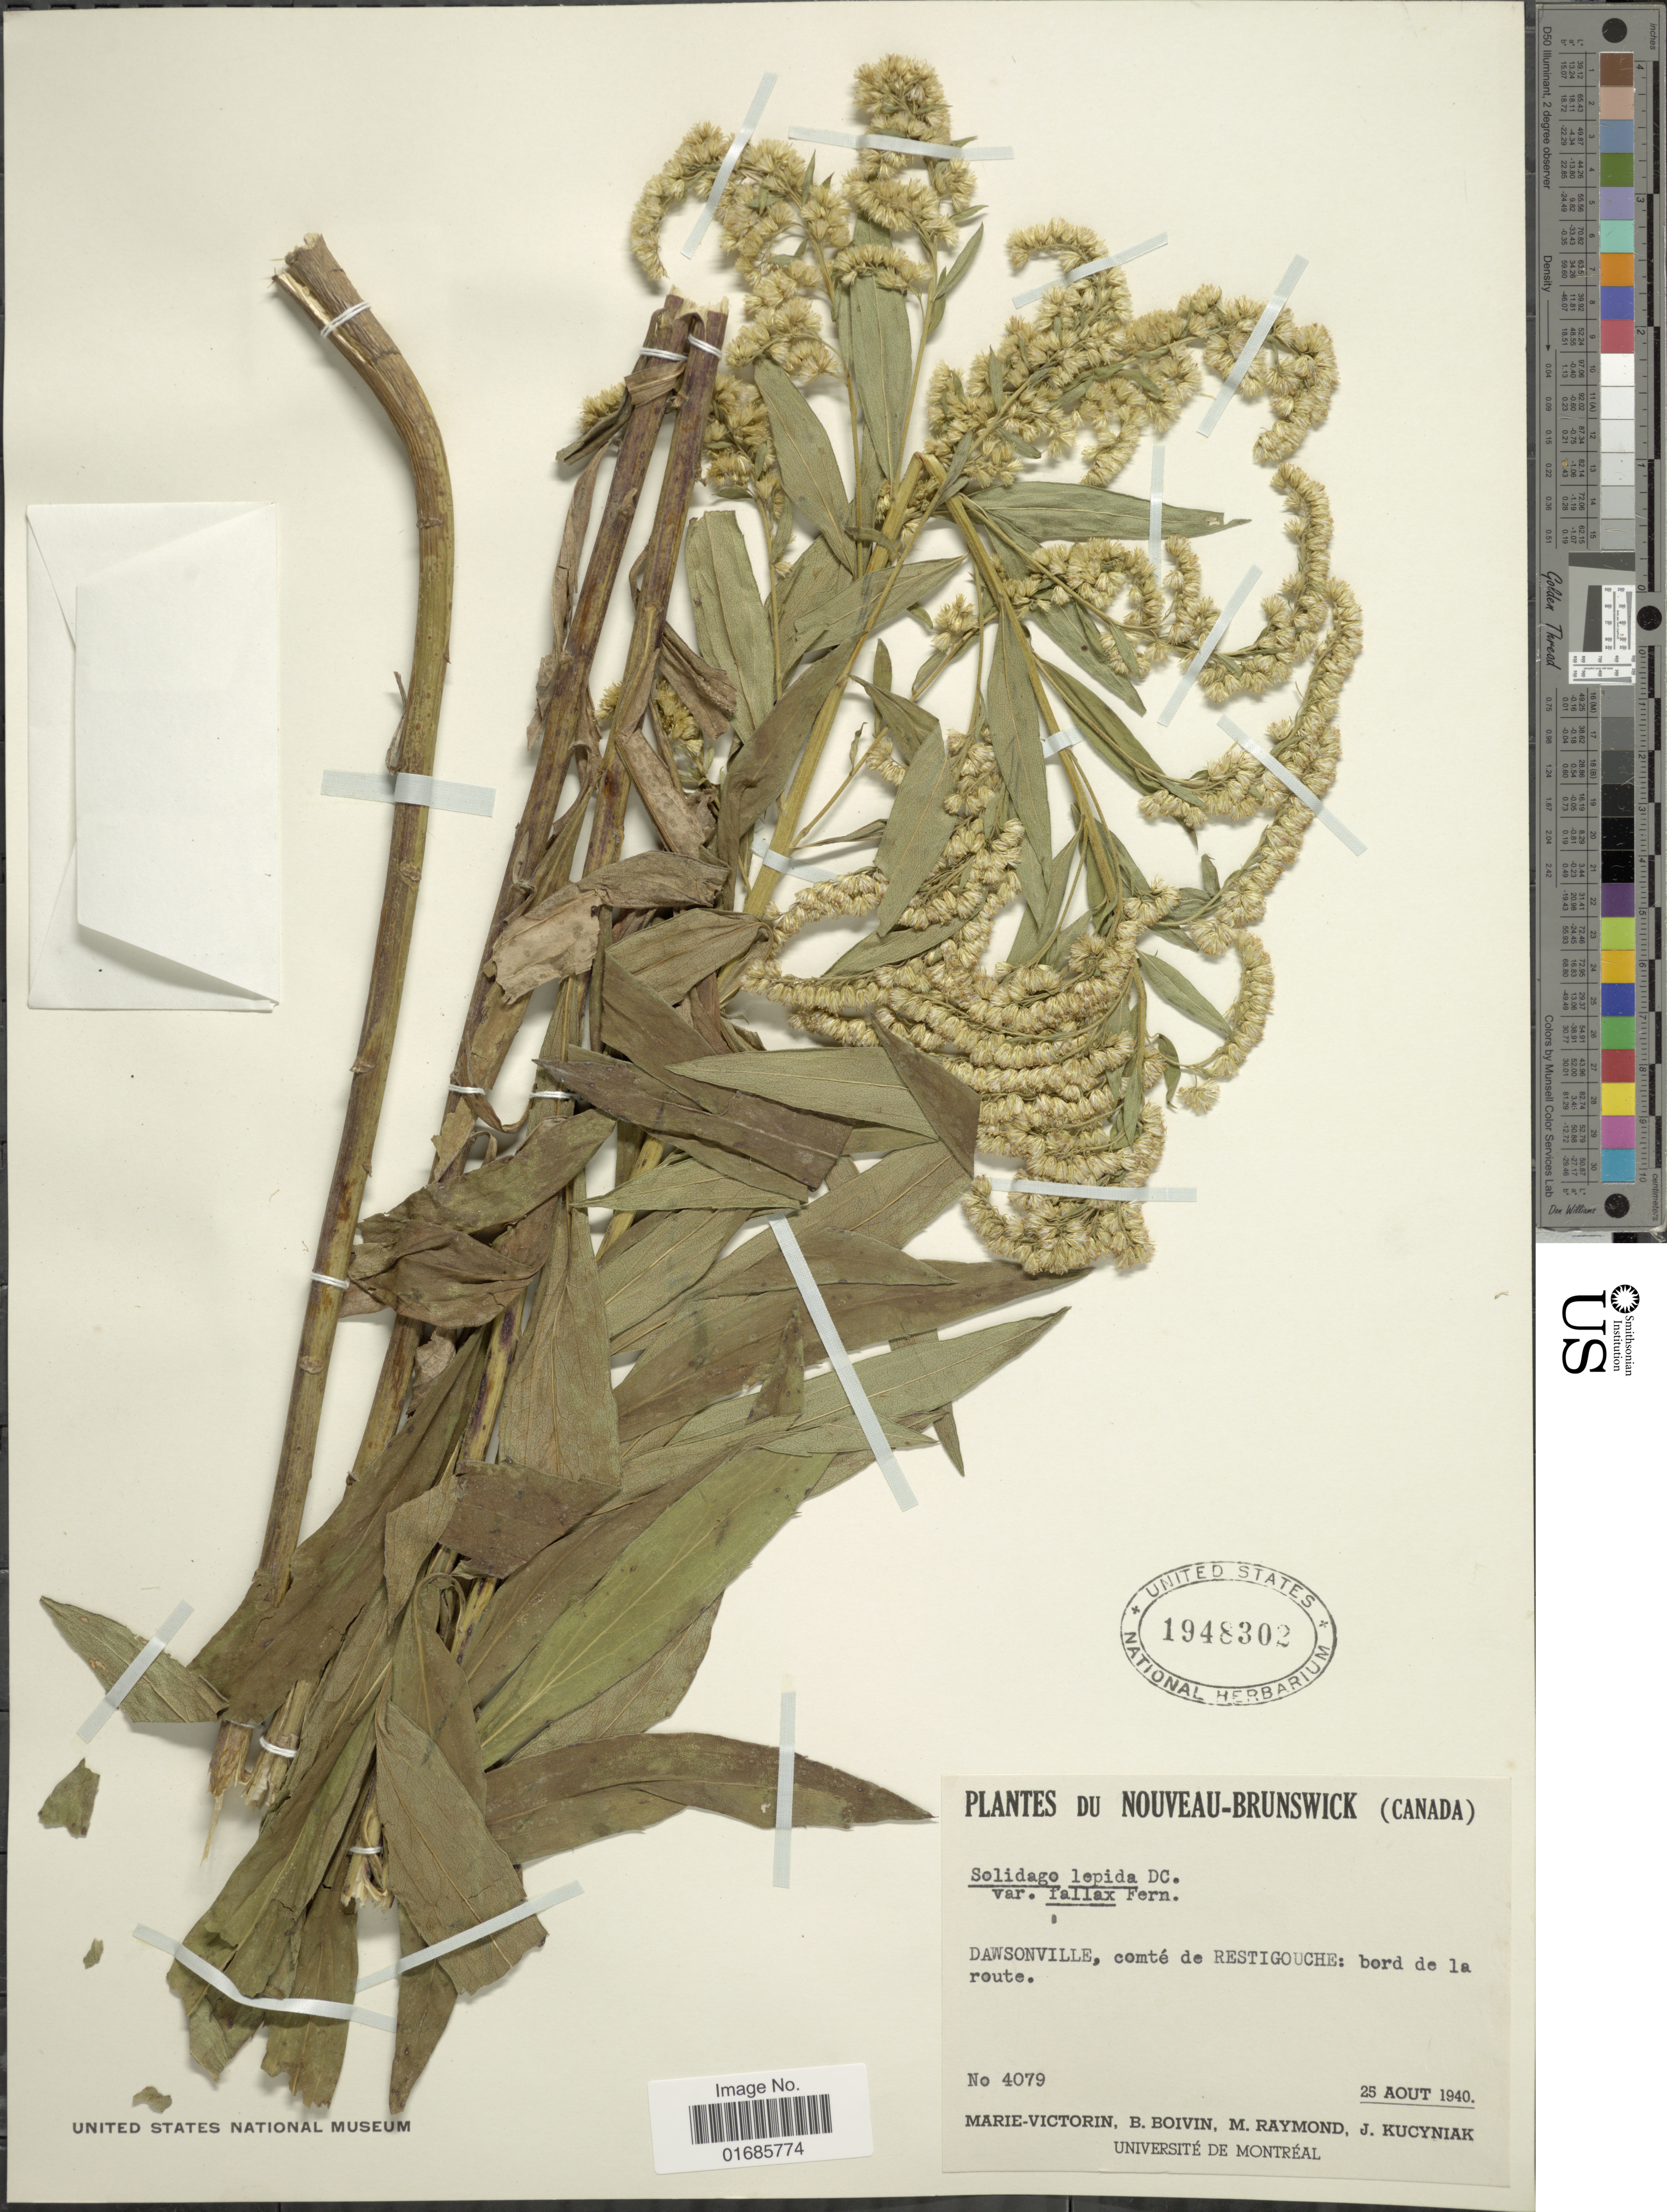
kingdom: Plantae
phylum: Tracheophyta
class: Magnoliopsida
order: Asterales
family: Asteraceae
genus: Solidago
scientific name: Solidago canadensis var. salebrosa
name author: (Piper) M.E. Jones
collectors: -. Marie-Victorin, J. R. B. Boivin, M. Raymond & J. Kucyniak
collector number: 4079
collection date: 1940-08-25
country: Canada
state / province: New Brunswick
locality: Nouveau-Brunswick, Dawsonville, comte de Restigouche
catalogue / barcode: US 1948302